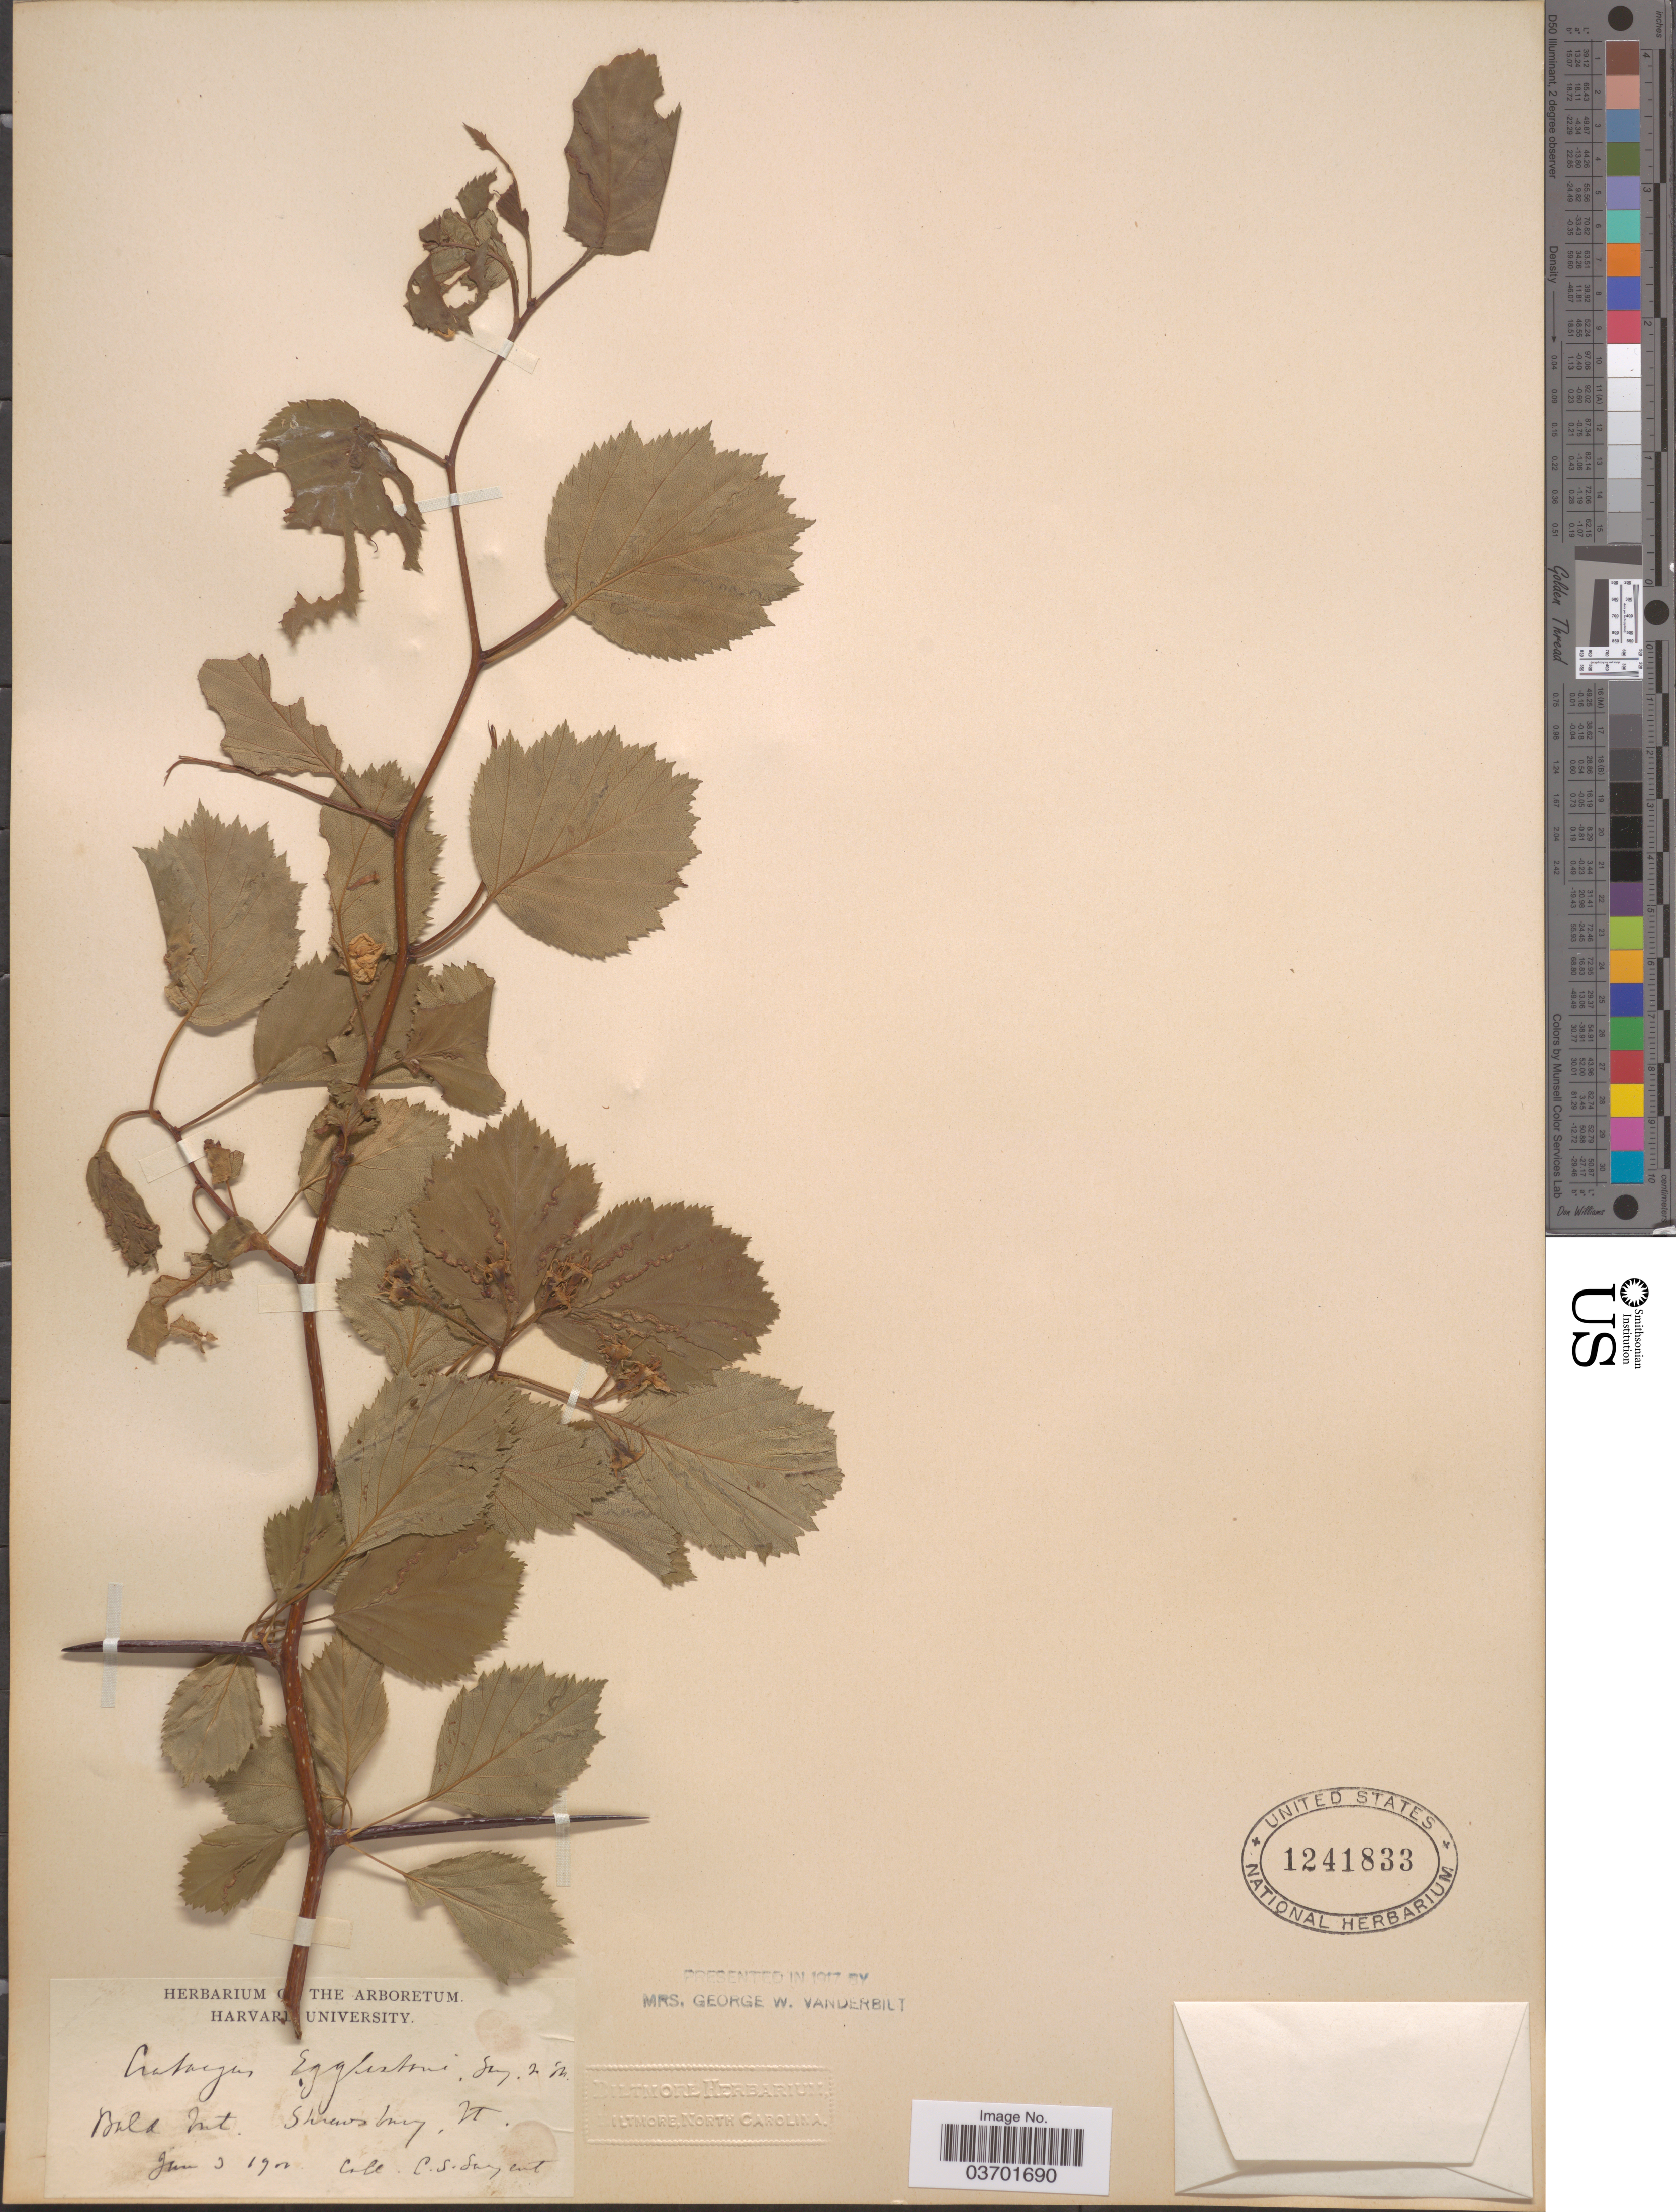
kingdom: Plantae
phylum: Tracheophyta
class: Magnoliopsida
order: Rosales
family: Rosaceae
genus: Crataegus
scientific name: Crataegus scabrida var. egglestonii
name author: Sarg.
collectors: C. S. Sargent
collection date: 1902-06-03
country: United States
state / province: Vermont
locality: Bald Mt. Shrewsbury.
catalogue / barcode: US 1241833